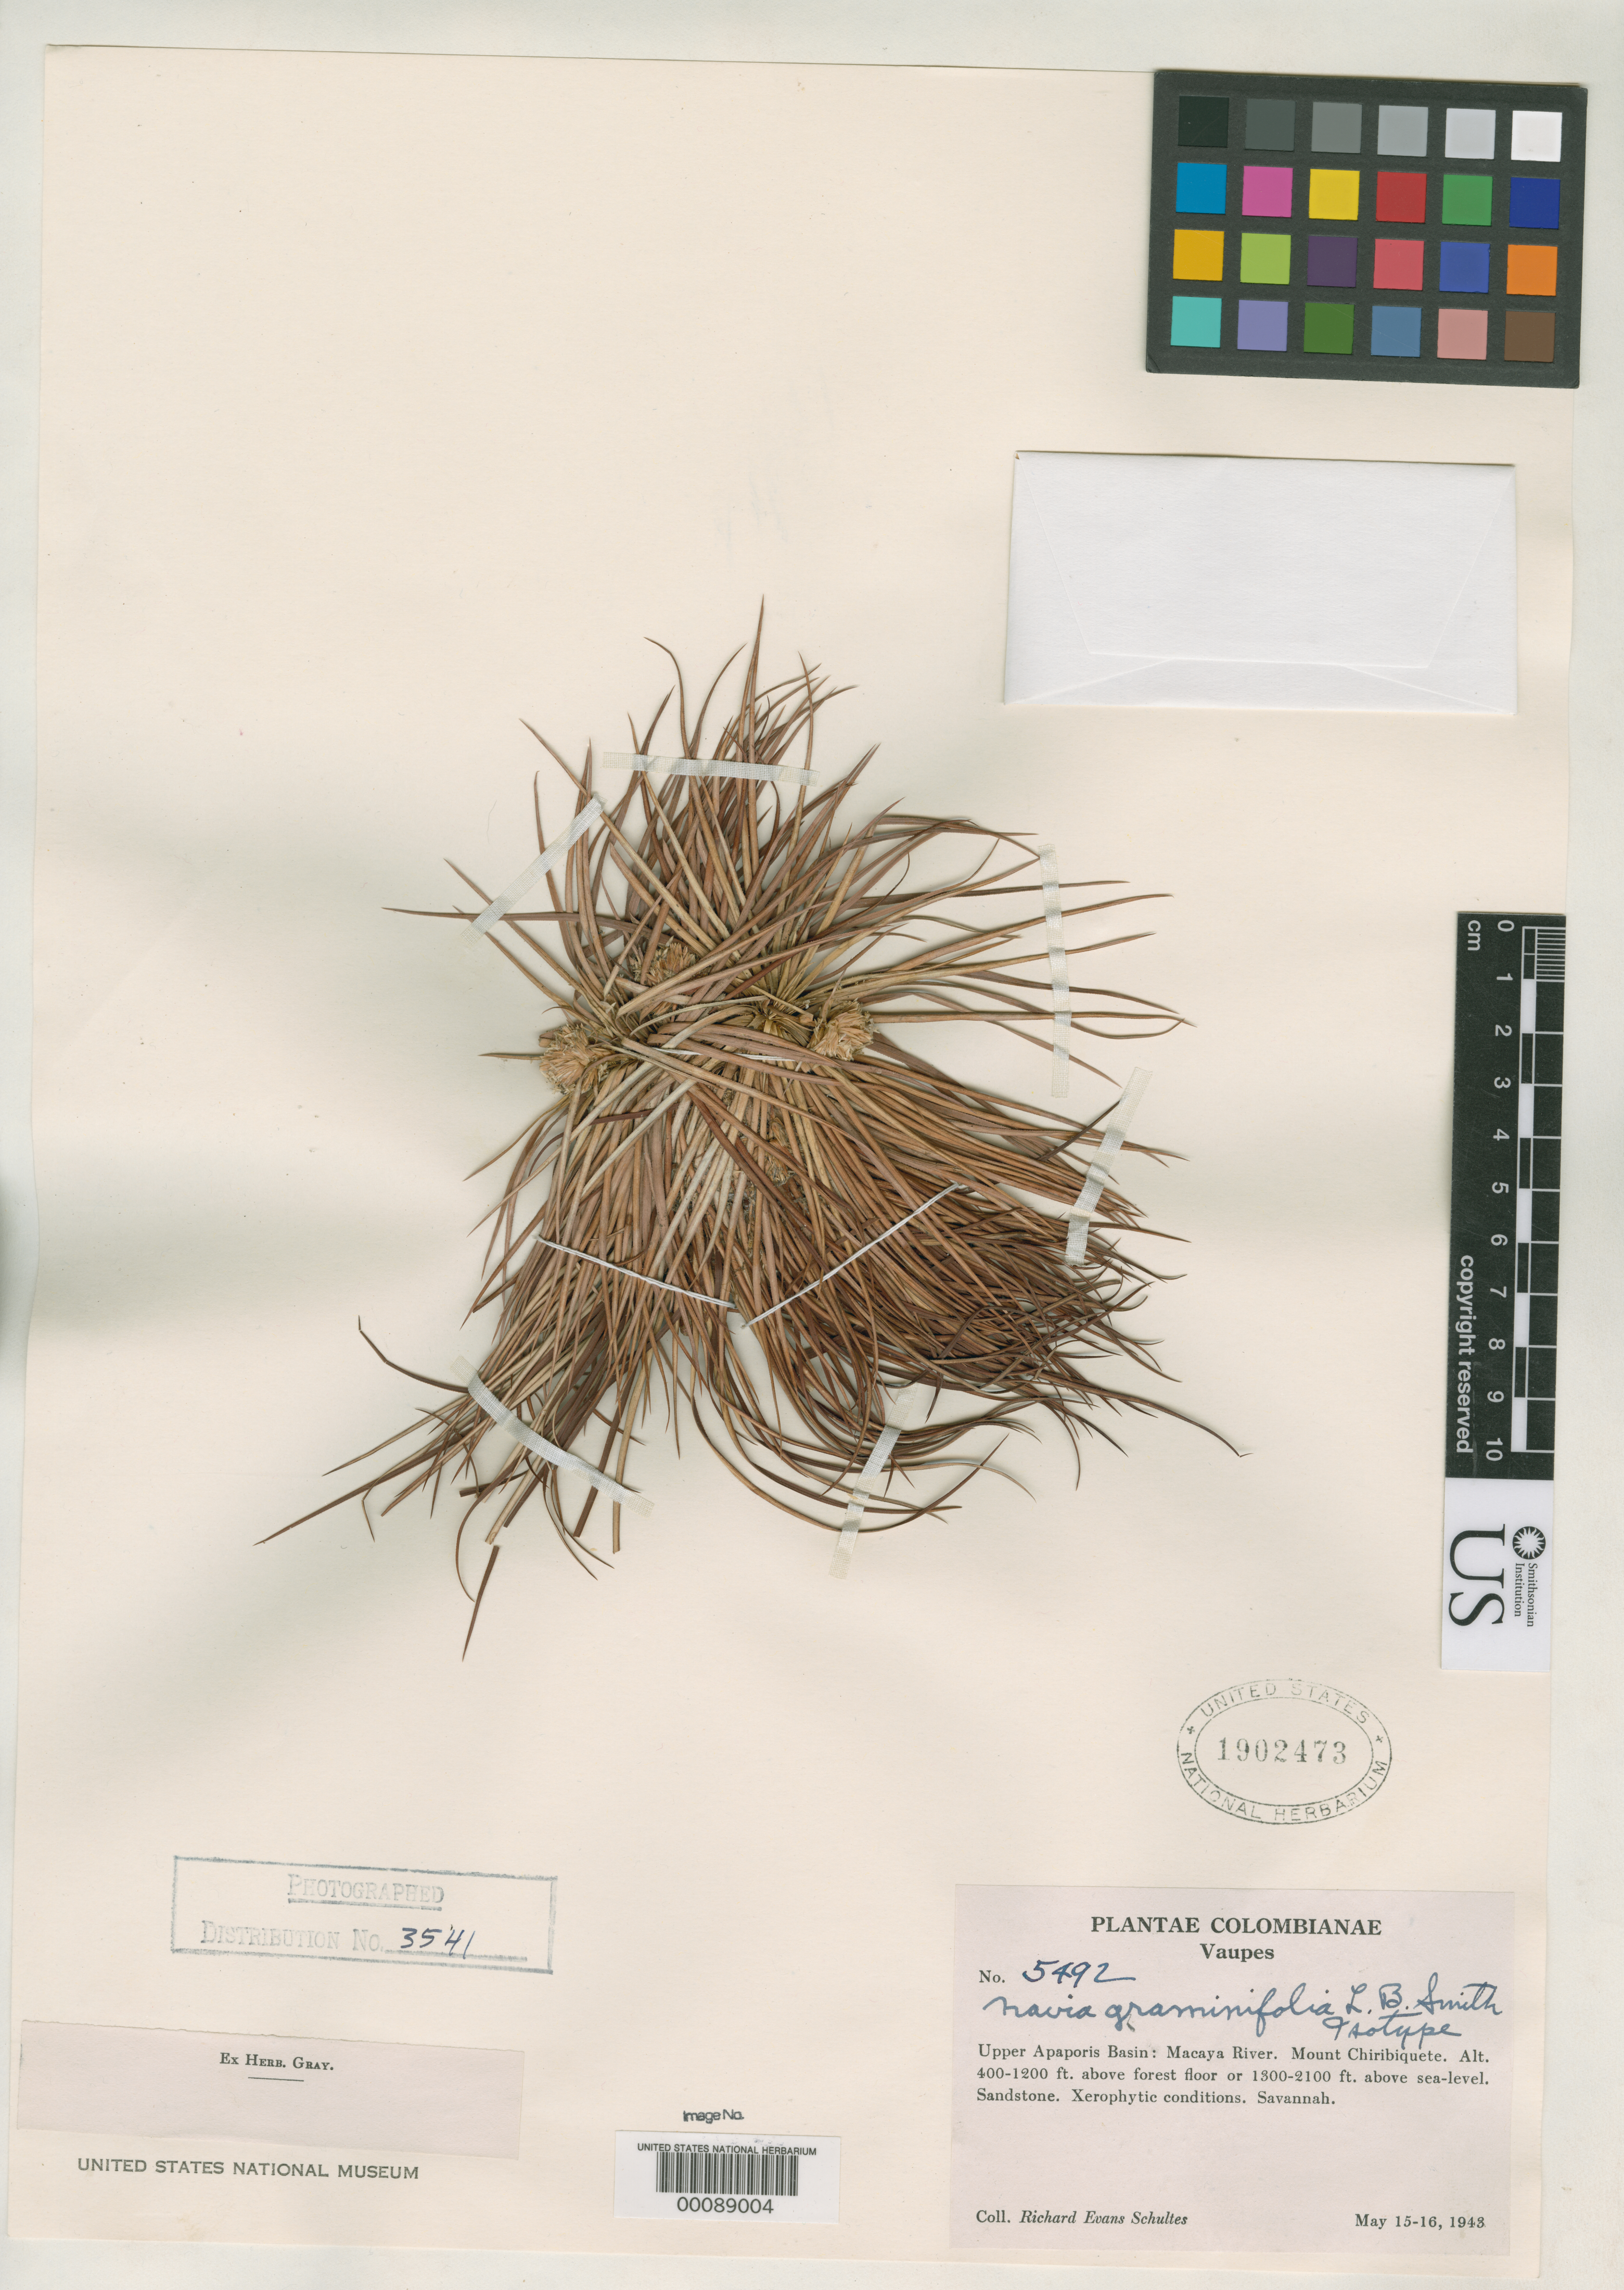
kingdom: Plantae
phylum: Tracheophyta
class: Liliopsida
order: Poales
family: Bromeliaceae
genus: Navia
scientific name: Navia graminifolia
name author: L.B. Sm. ex R.E. Schult.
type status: Isotype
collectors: R. E. Schultes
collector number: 5492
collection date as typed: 15 May 1943 to 16 May 1943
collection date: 1943-05-15/1943-05-16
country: Colombia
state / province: Vaupés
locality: Upper Apaporis Basin, Macaya River, Mt. Chiribiquete.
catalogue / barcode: US 1902473